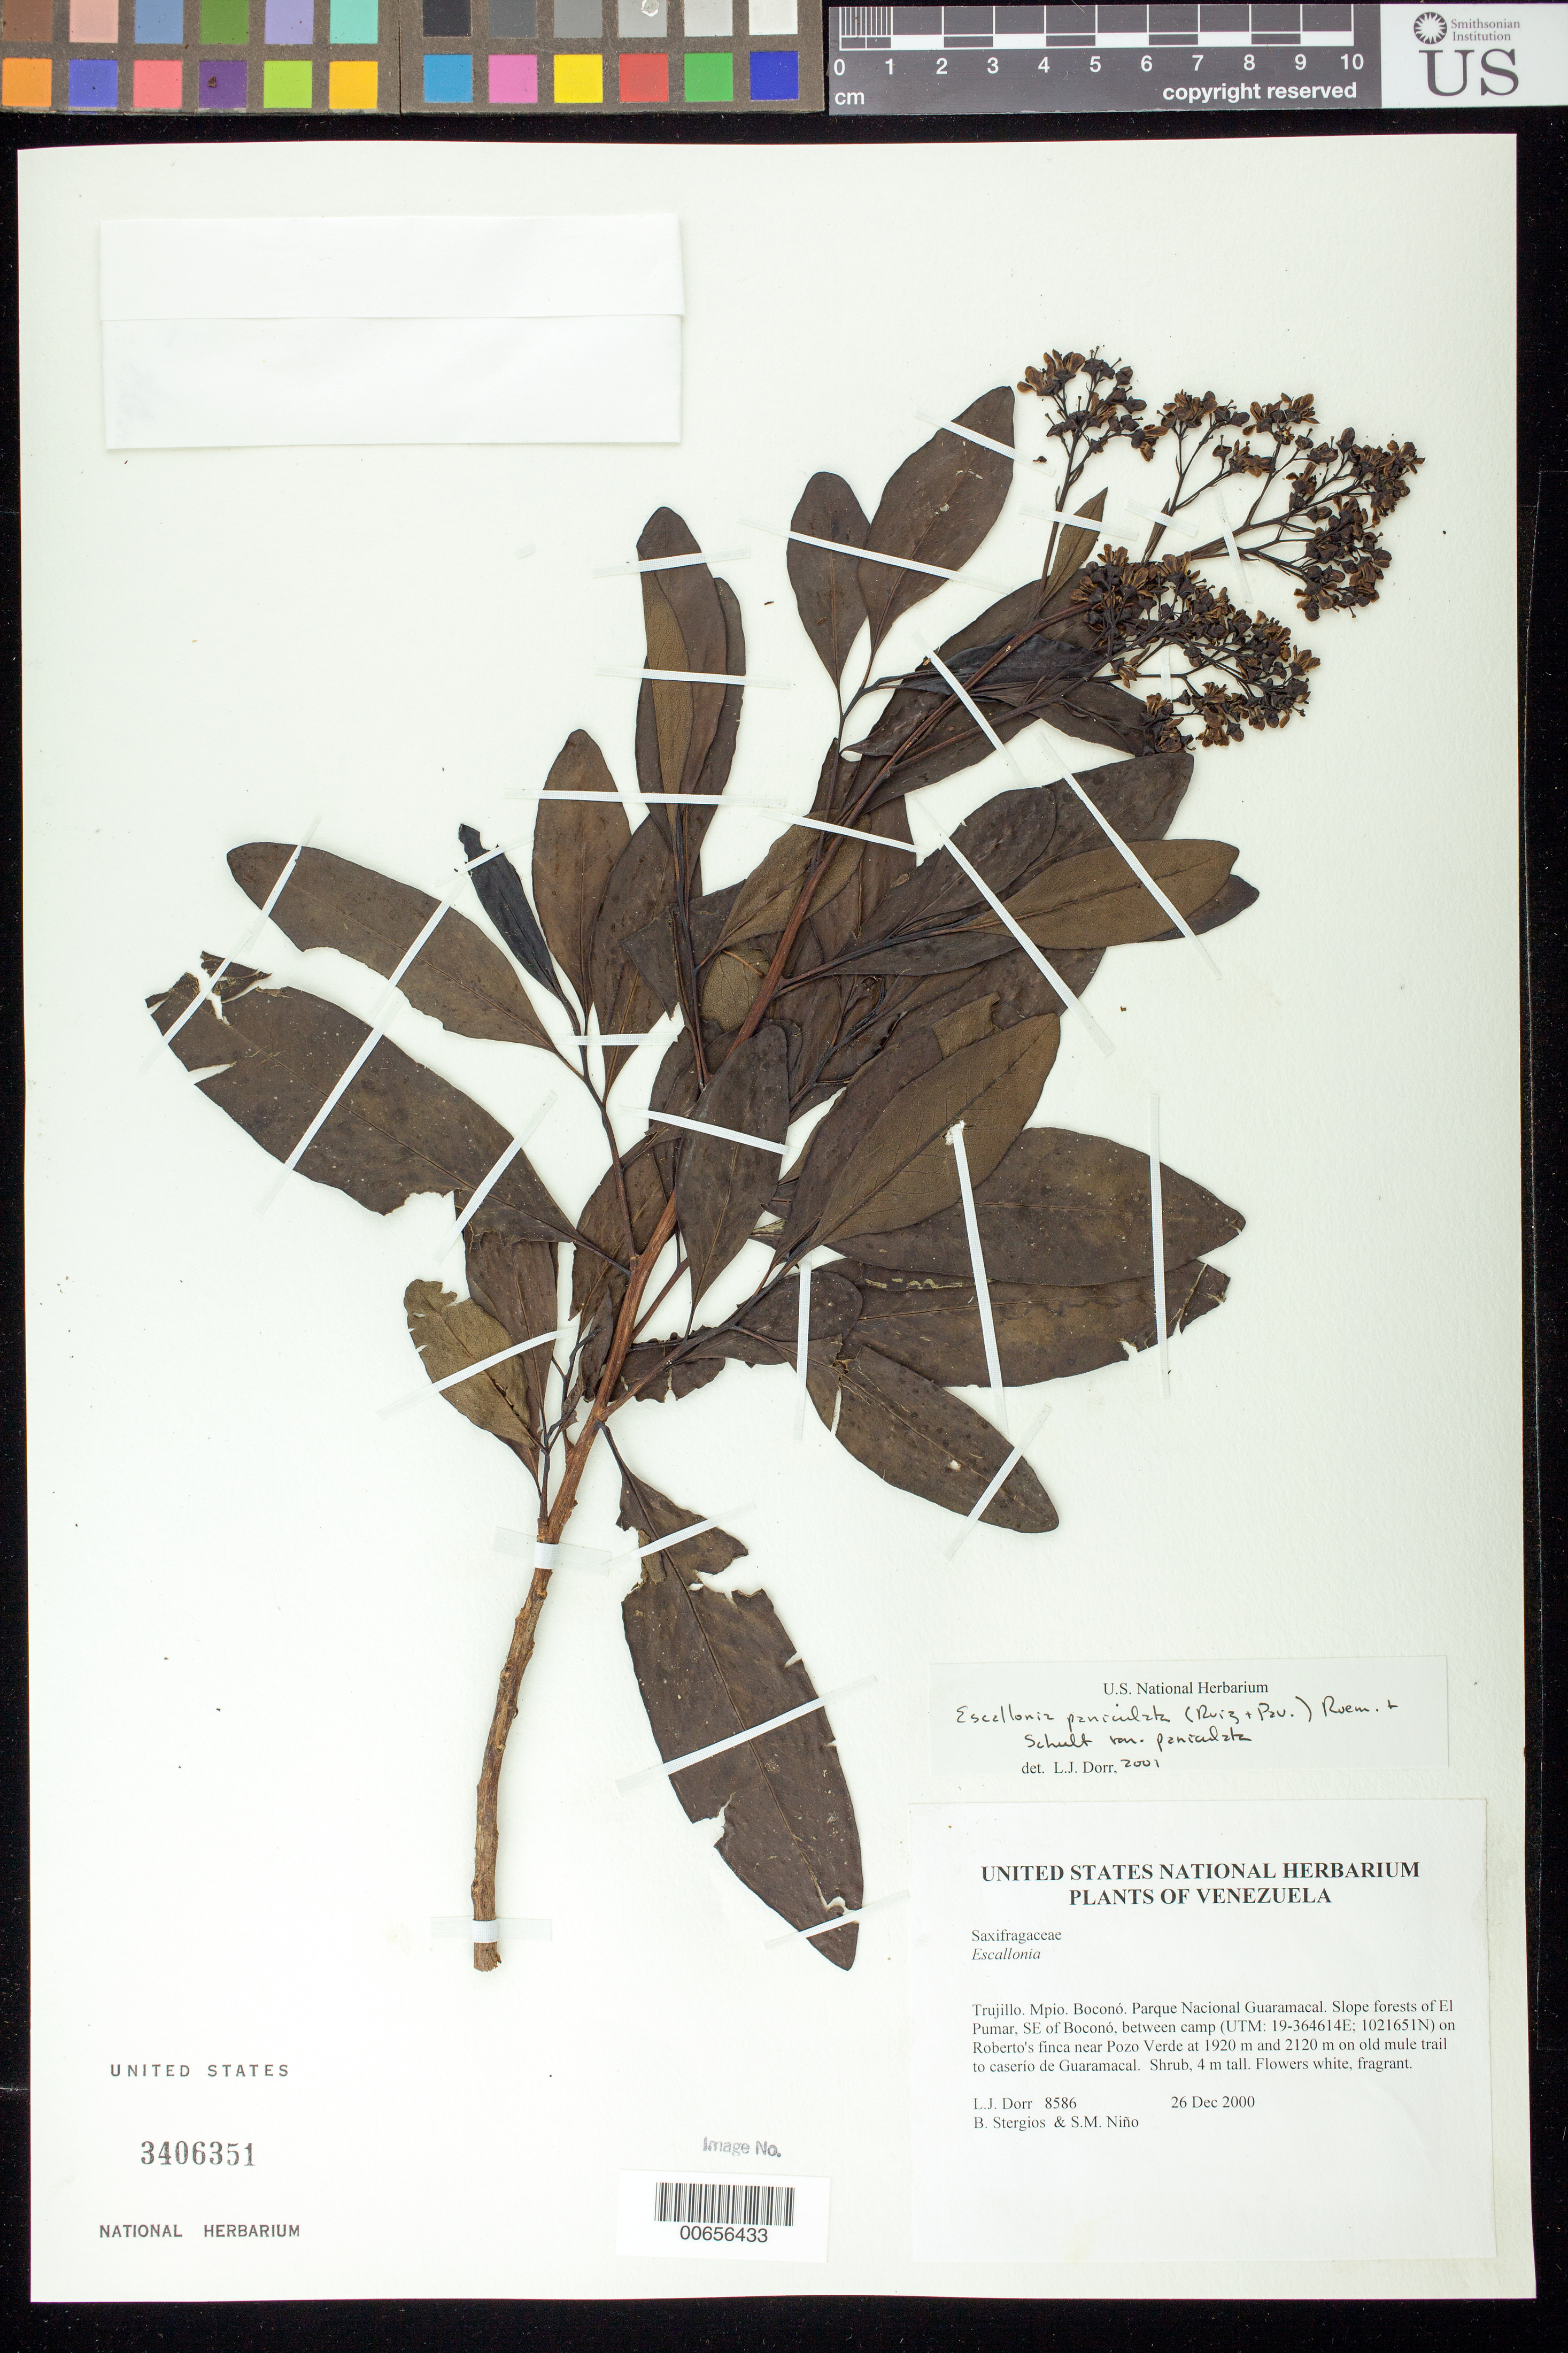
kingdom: Plantae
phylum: Tracheophyta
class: Magnoliopsida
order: Escalloniales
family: Escalloniaceae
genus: Escallonia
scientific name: Escallonia paniculata var. paniculata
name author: (Ruiz & Pav.) Roem. & Schult.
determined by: Dorr, L. J., (BOT), Smithsonian Institution - National Museum of Natural History (UNITED STATES)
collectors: L. J. Dorr, B. G. Stergios & S. M. Niño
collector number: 8586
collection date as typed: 26 Dec 2000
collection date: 2000-12-26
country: Venezuela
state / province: Trujillo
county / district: Boconó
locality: Parque Nacional Guaramacal. El Pumar, SE of Boconó, between camp on Roberto's finca near Pozo Verde at 1920 m and 2120 m on old mule trail to caserío de Guaramacal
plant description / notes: COL, PORT, US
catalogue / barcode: US 3406351